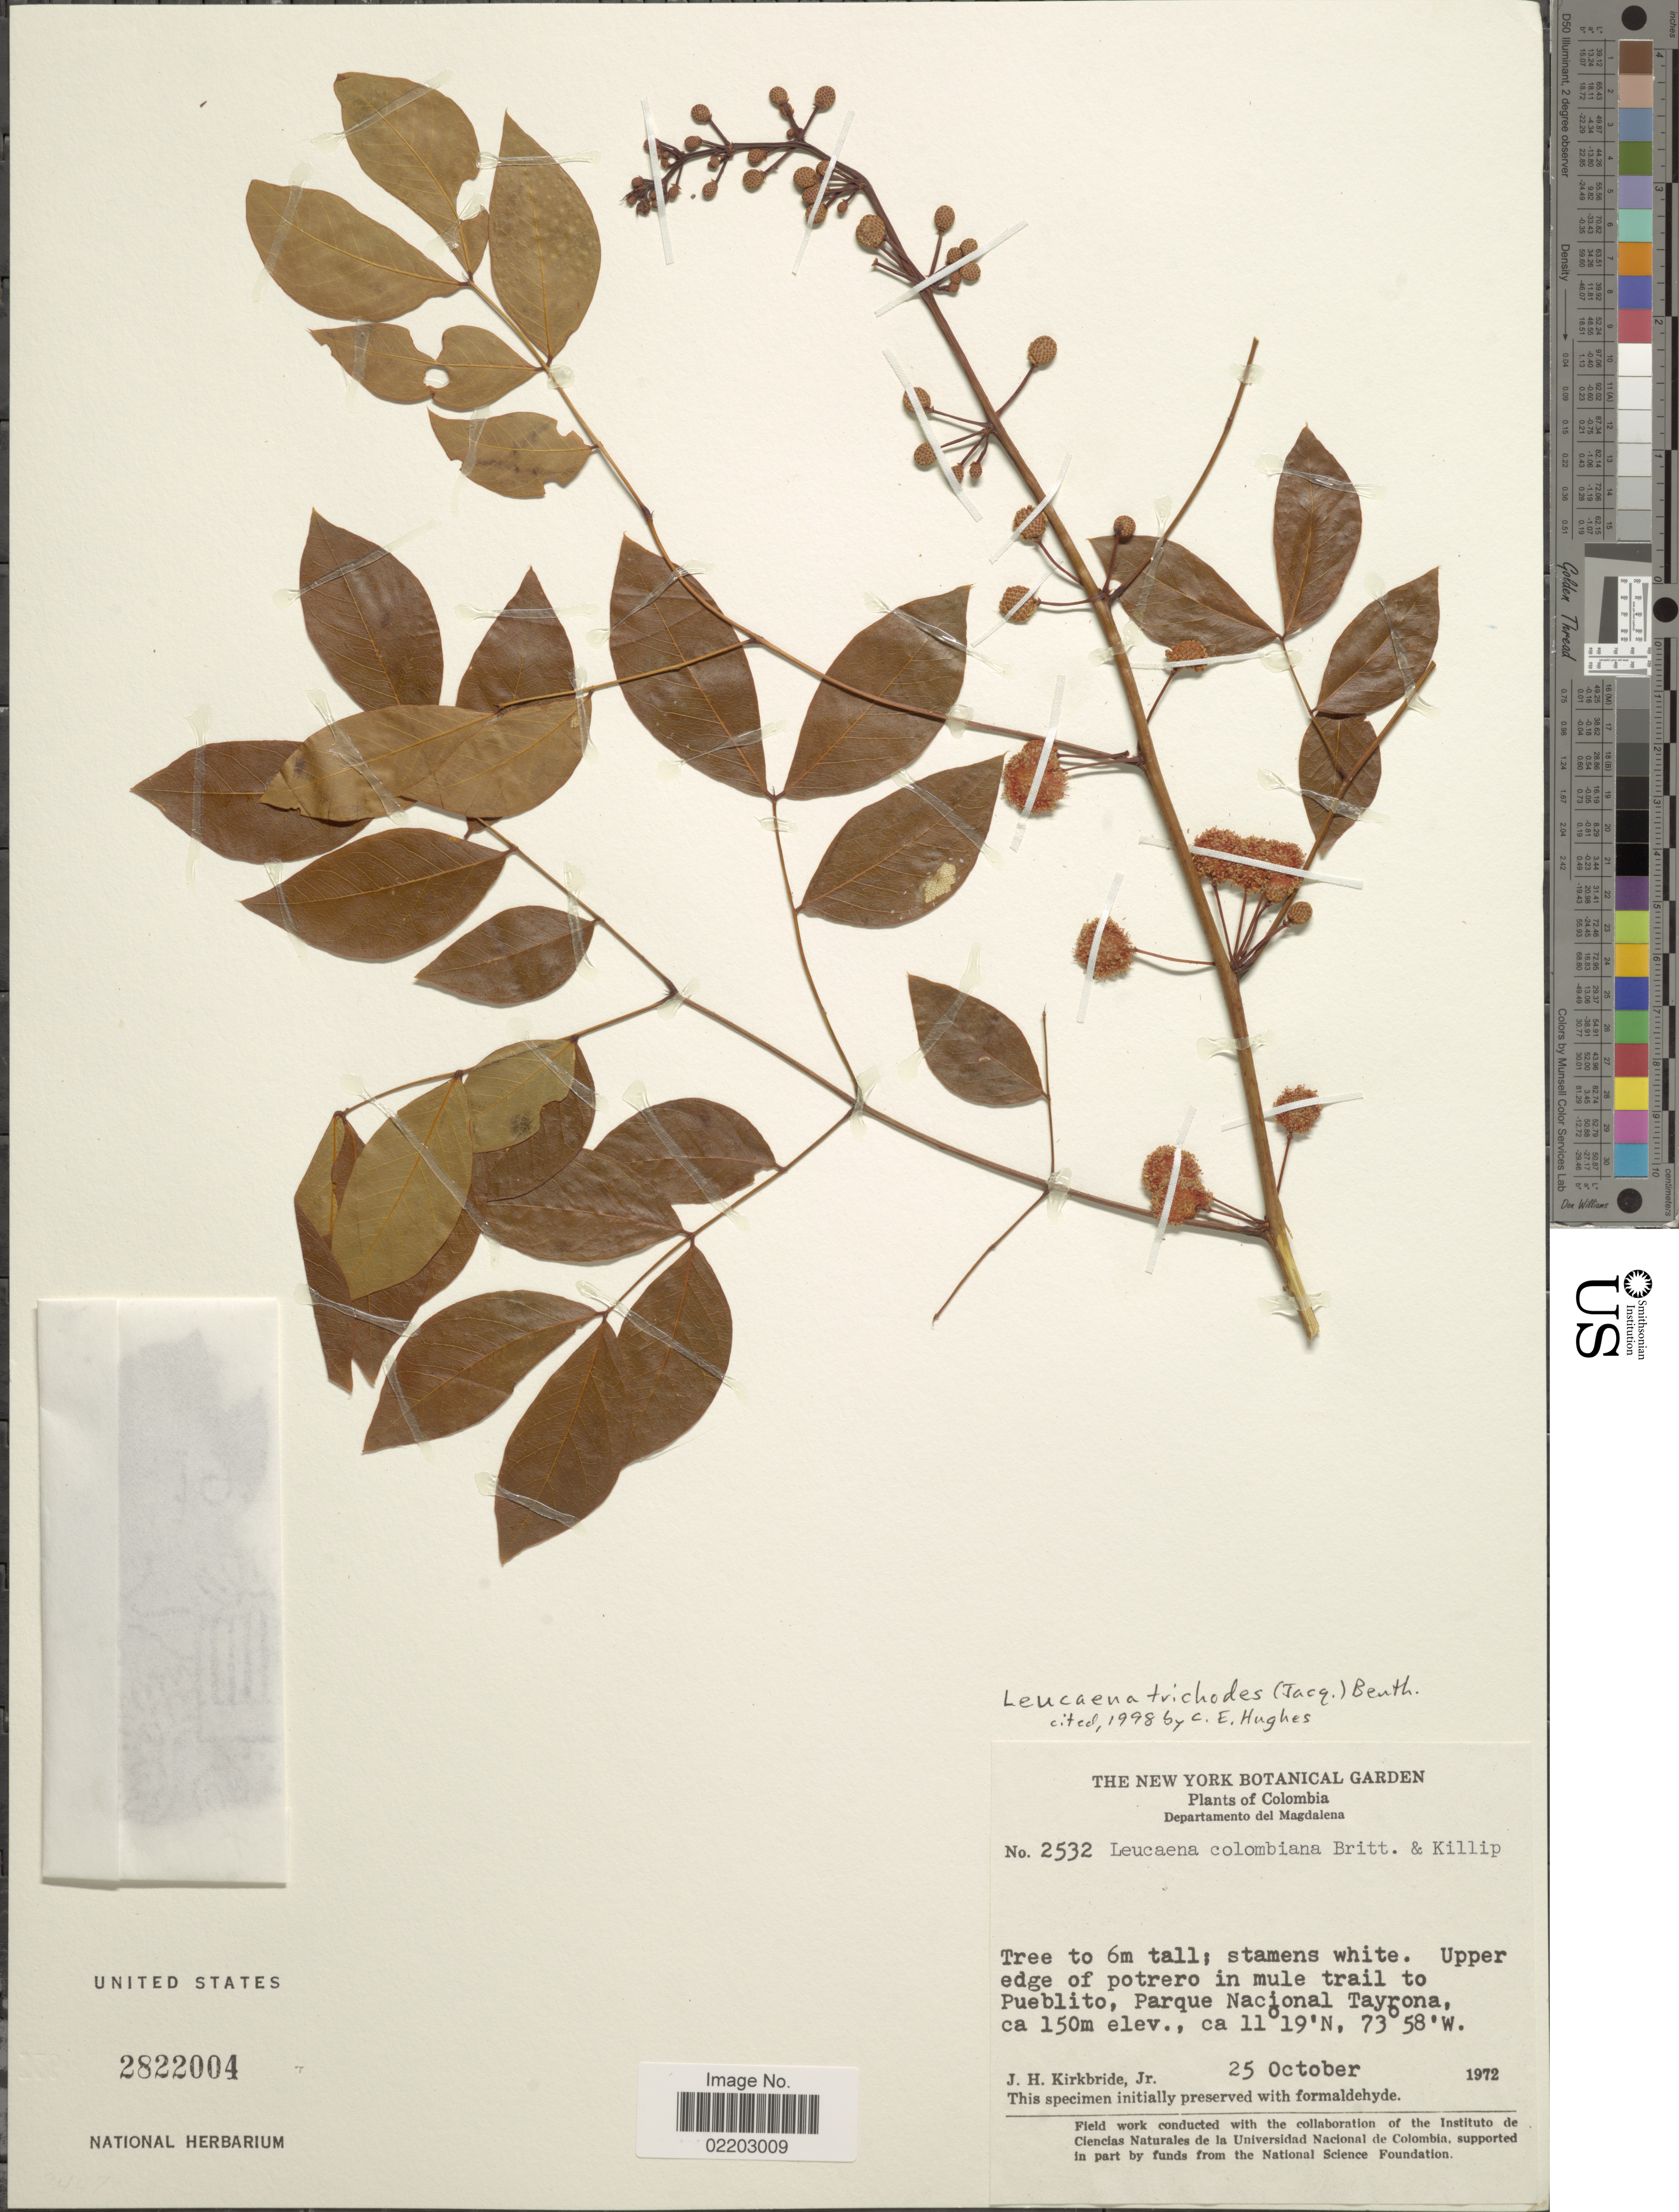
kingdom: Plantae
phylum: Tracheophyta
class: Magnoliopsida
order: Fabales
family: Fabaceae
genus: Leucaena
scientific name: Leucaena trichodes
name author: (Jacq.) Benth.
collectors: J. H. Kirkbride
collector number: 2532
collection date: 1972-11-25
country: Colombia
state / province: Magdalena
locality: Departamento del Magdalena, Pueblito, Parque, Parque Nacional Tayrona.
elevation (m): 150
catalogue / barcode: US 2822004